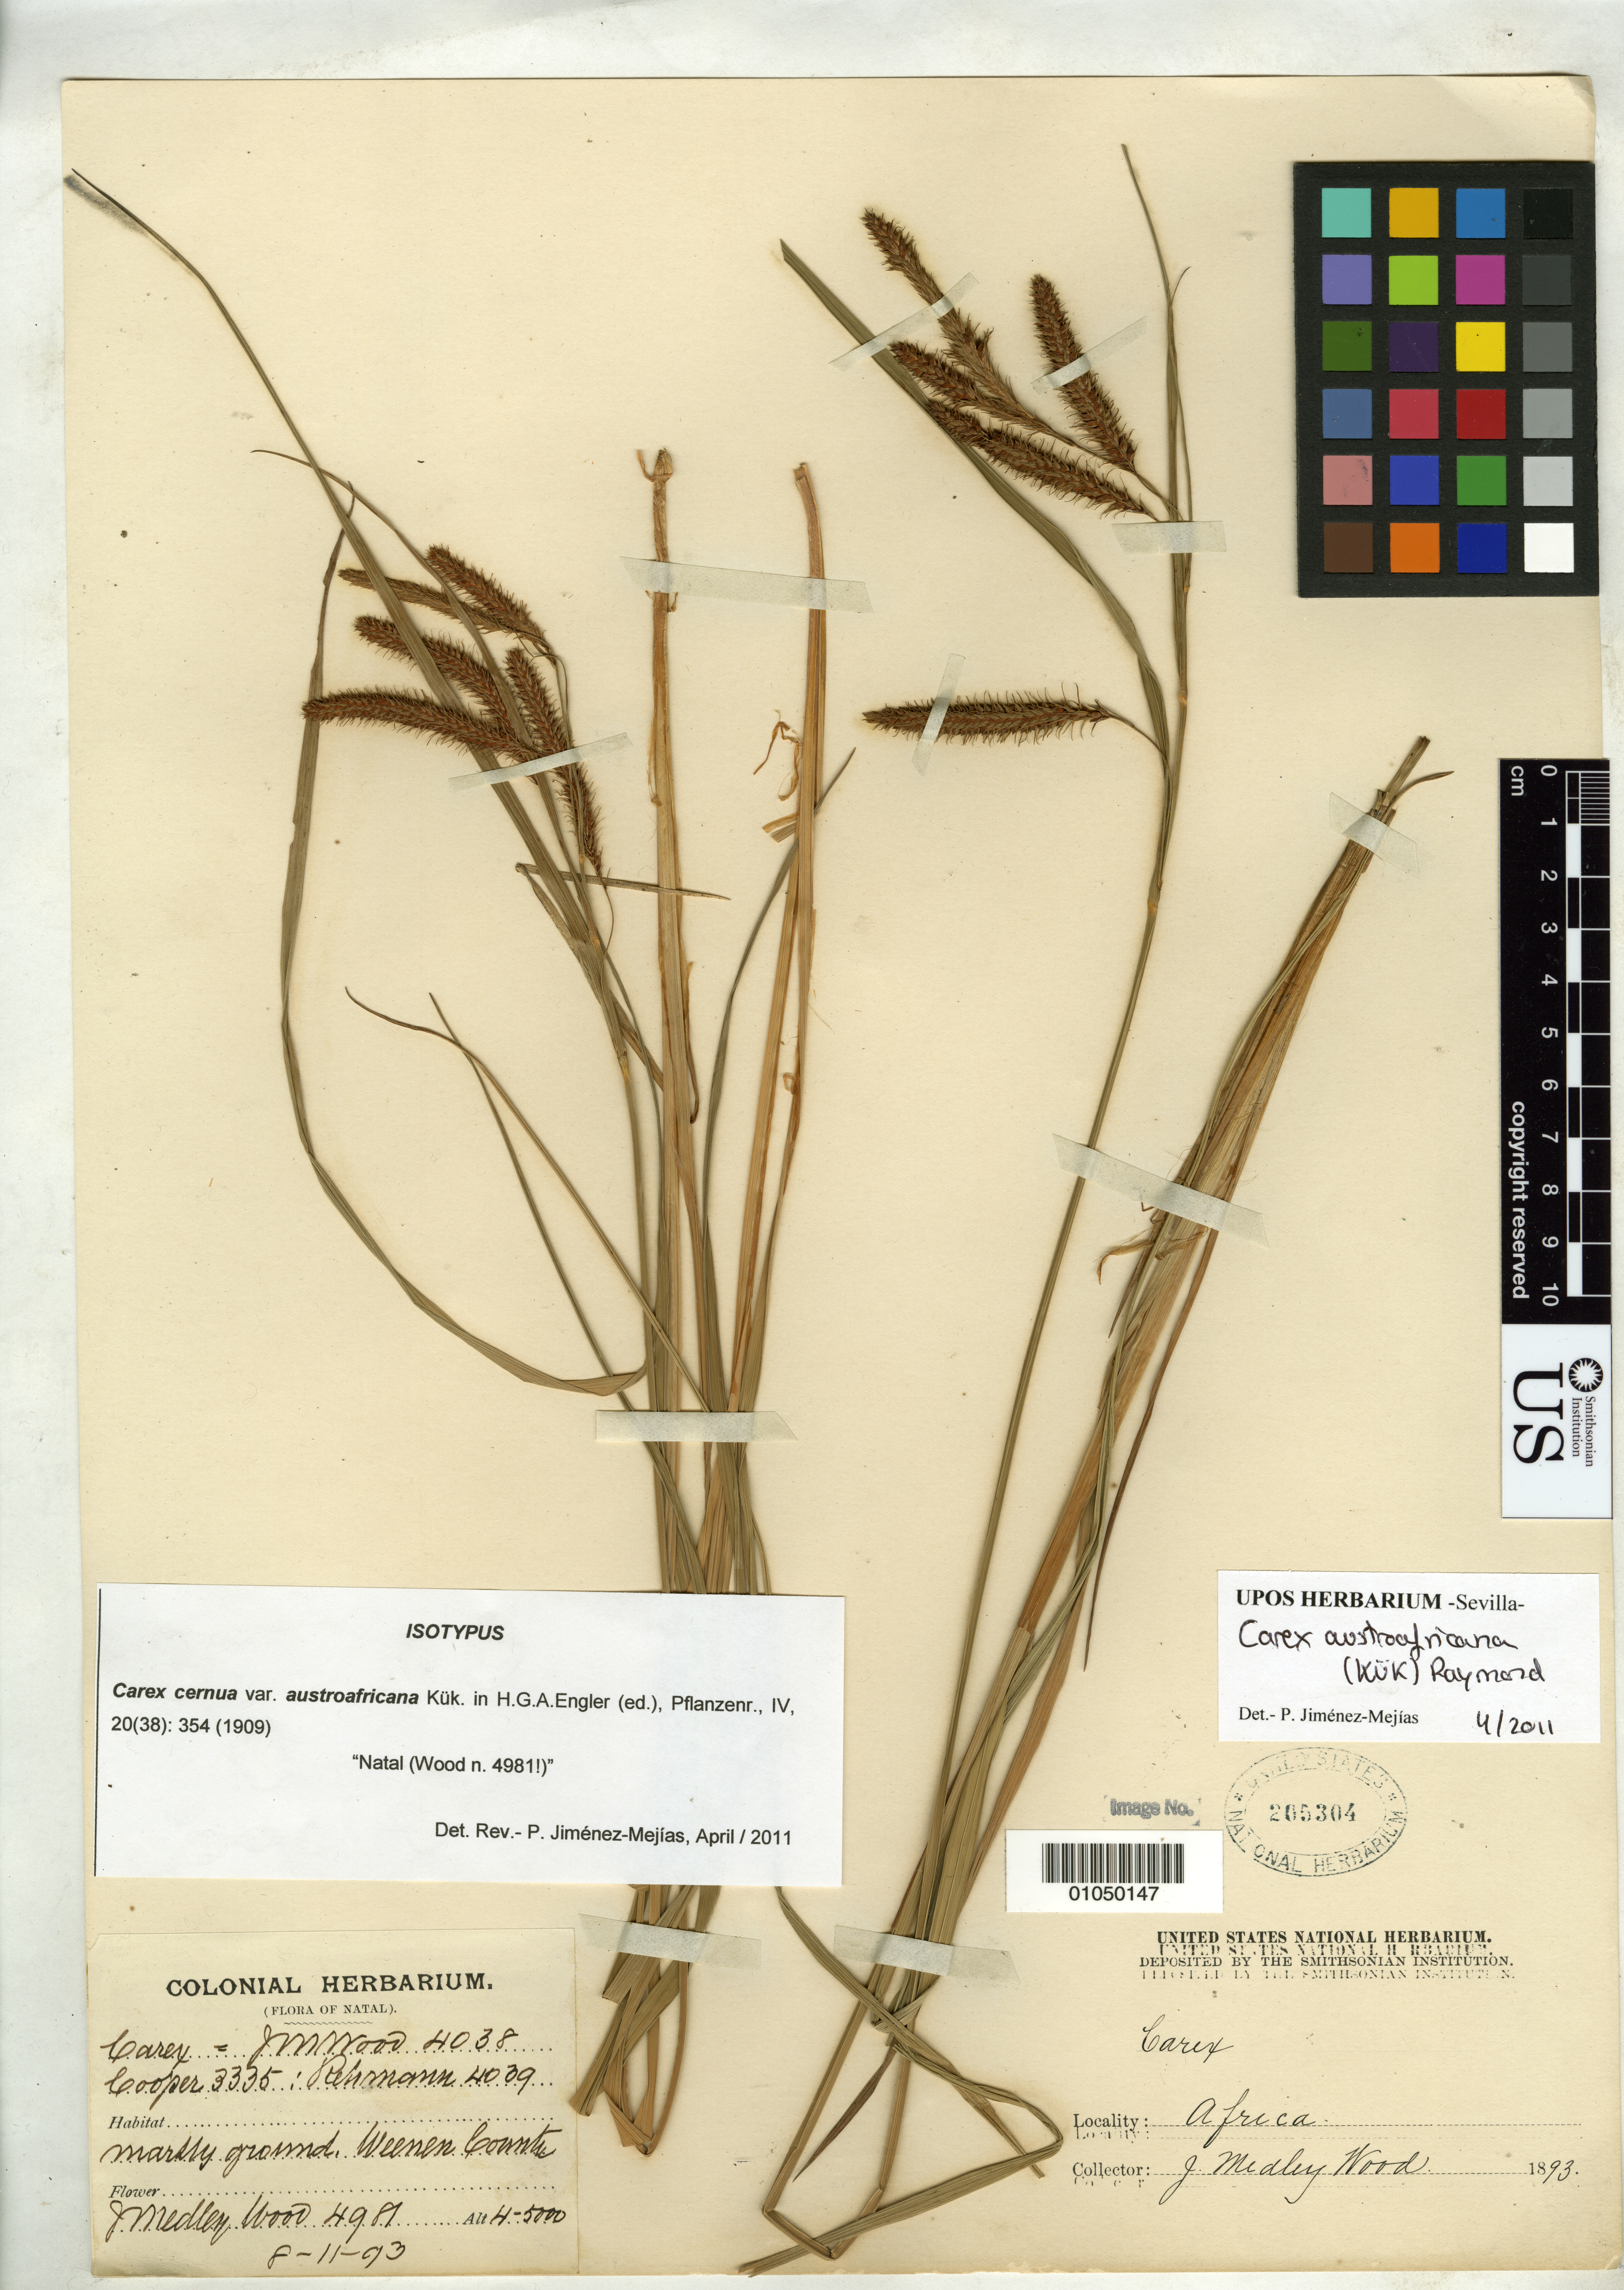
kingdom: Plantae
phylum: Tracheophyta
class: Liliopsida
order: Poales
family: Cyperaceae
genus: Carex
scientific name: Carex cernua var. austro-africana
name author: Kük. in Engl.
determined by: Jiménez-Mejías, P.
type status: Isotype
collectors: J. M. Wood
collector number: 4981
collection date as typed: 08 Nov 1893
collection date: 1893-11-08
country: South Africa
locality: Weenen Counts.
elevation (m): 1219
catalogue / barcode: US 205304